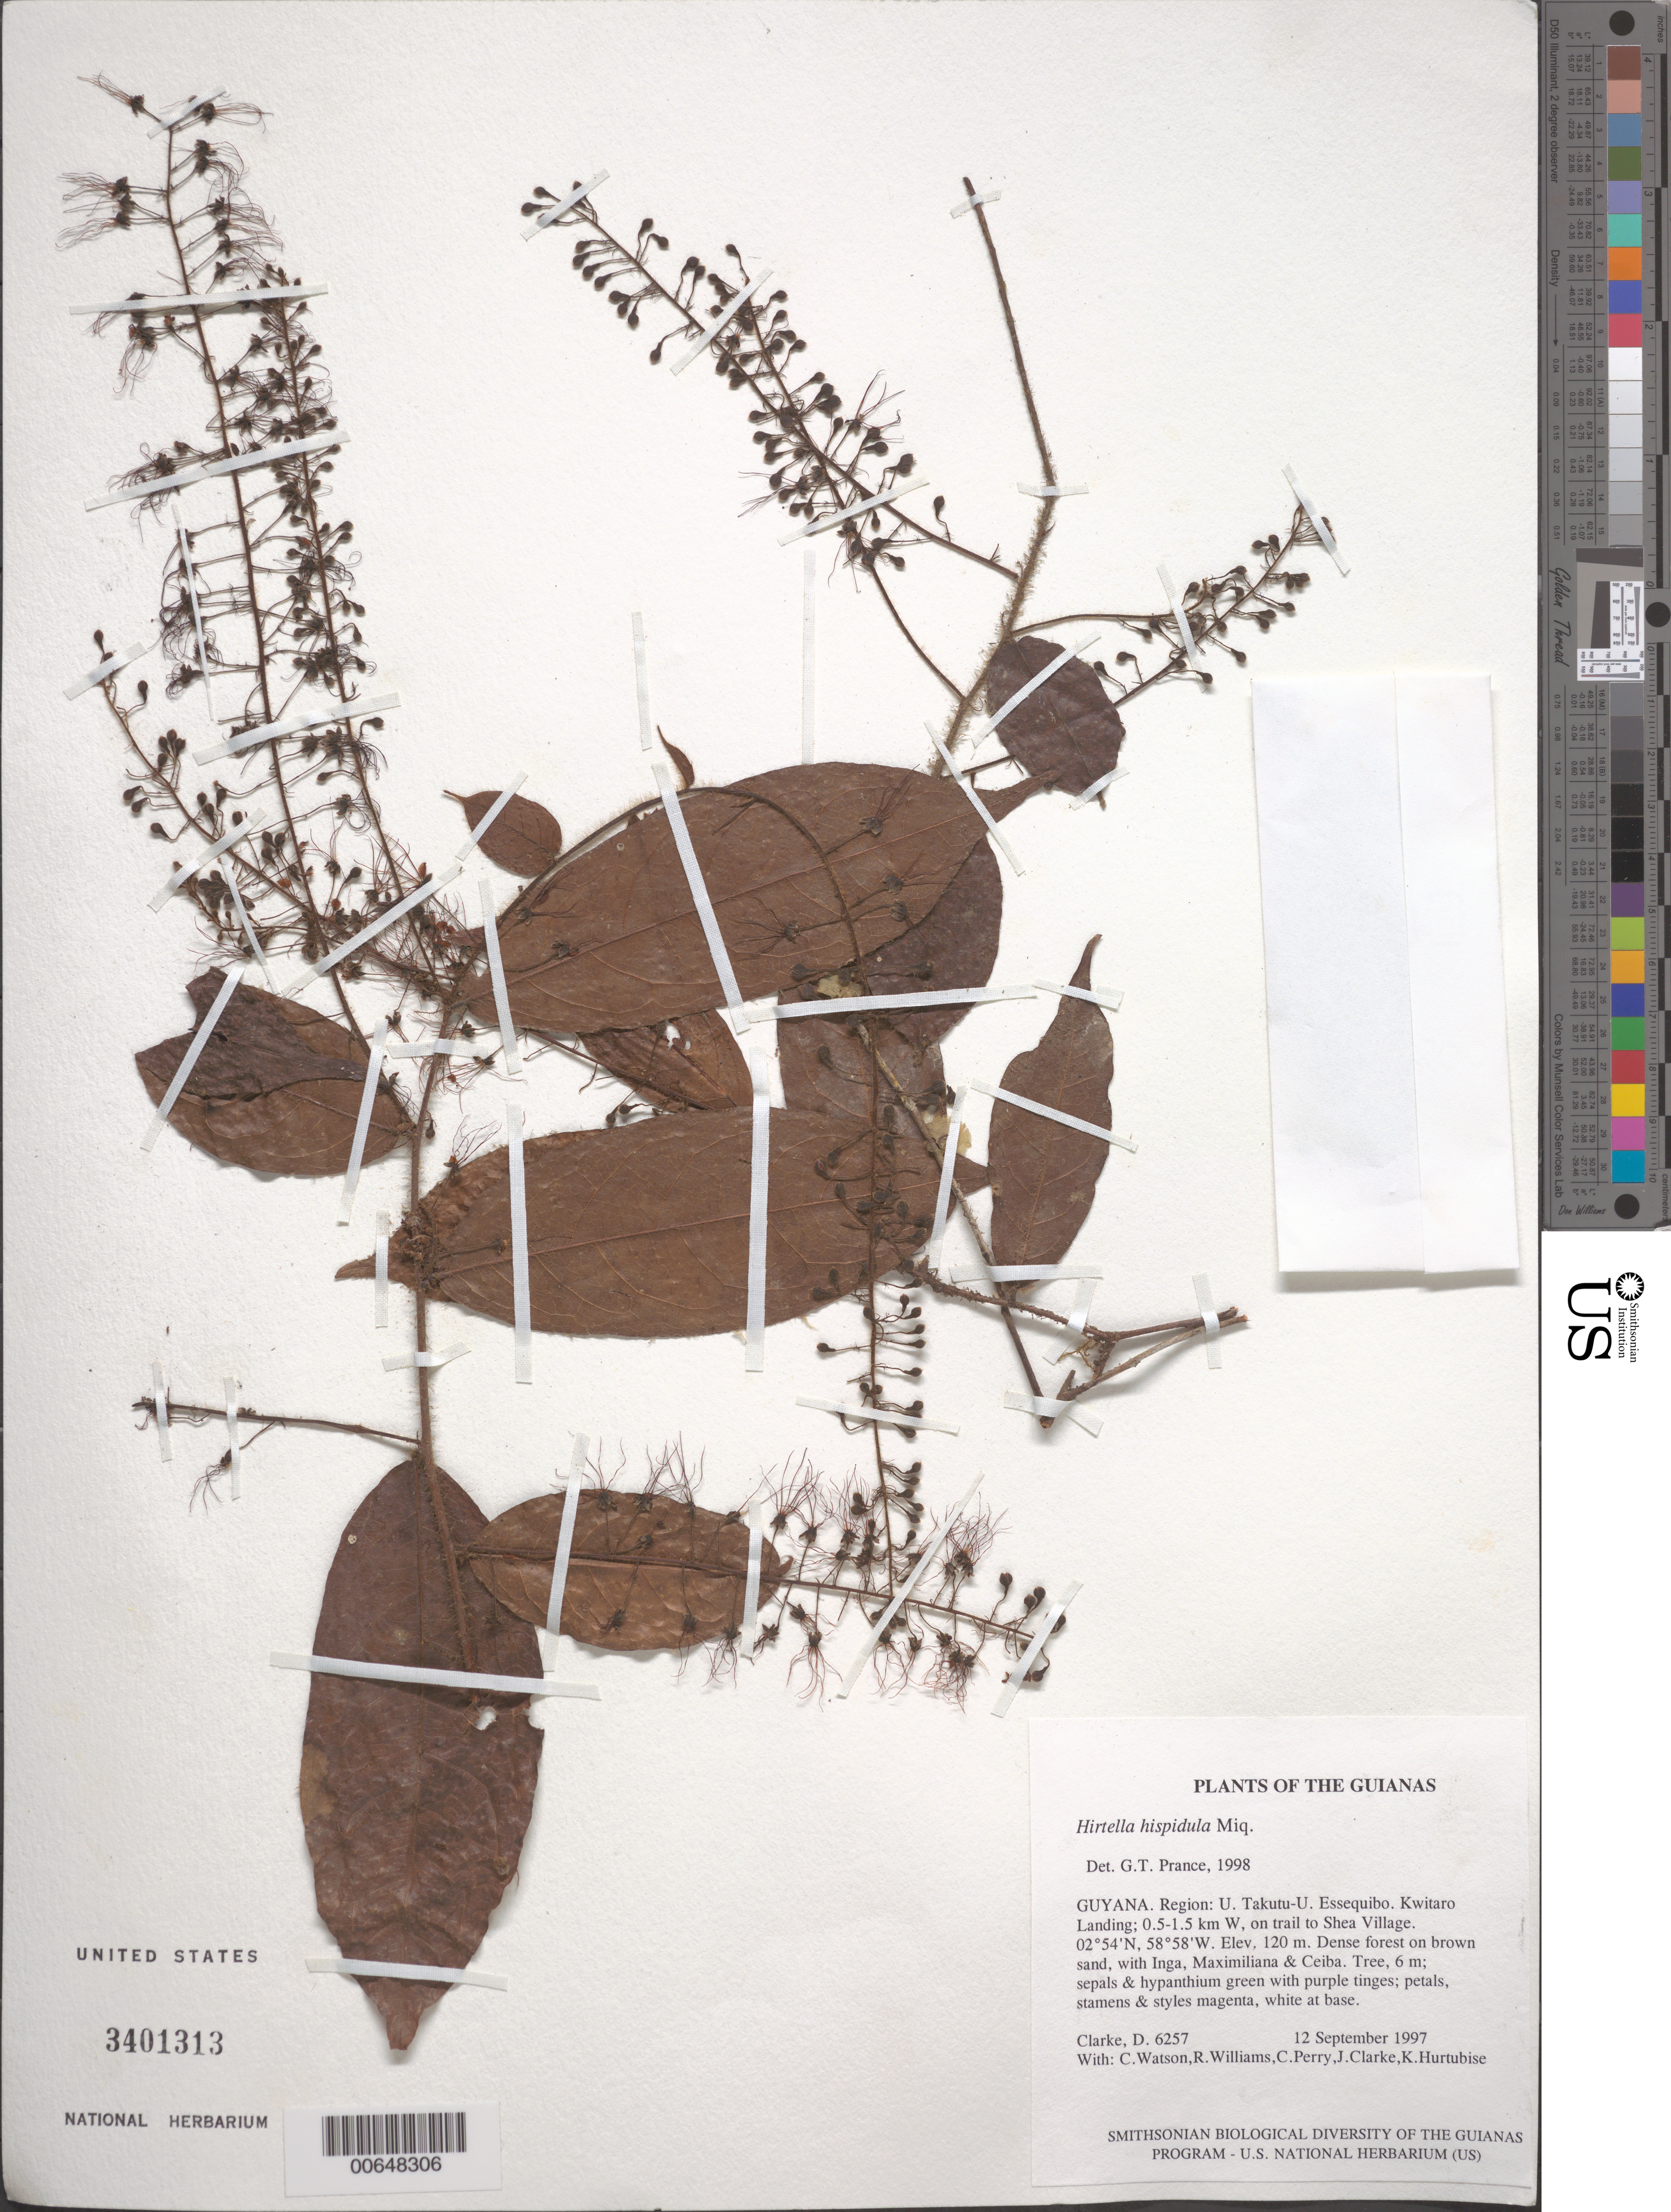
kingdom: Plantae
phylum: Tracheophyta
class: Magnoliopsida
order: Malpighiales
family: Chrysobalanaceae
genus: Hirtella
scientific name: Hirtella hispidula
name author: Miq.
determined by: Prance, G. T.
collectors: H. D. Clarke, C. Watson, R. Williams, C. Perry, J. Clarke & K. Hurtubise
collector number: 6257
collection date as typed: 12 September 1997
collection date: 1997-09-12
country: Guyana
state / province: U. Takutu-U. Essequibo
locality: Kwitaro Landing; 0.5-1.5 km W, on trail to Shea Village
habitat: Dense forest on brown sand, with Inga, Maximiliana & Ceiba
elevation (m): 120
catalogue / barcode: US 3401313